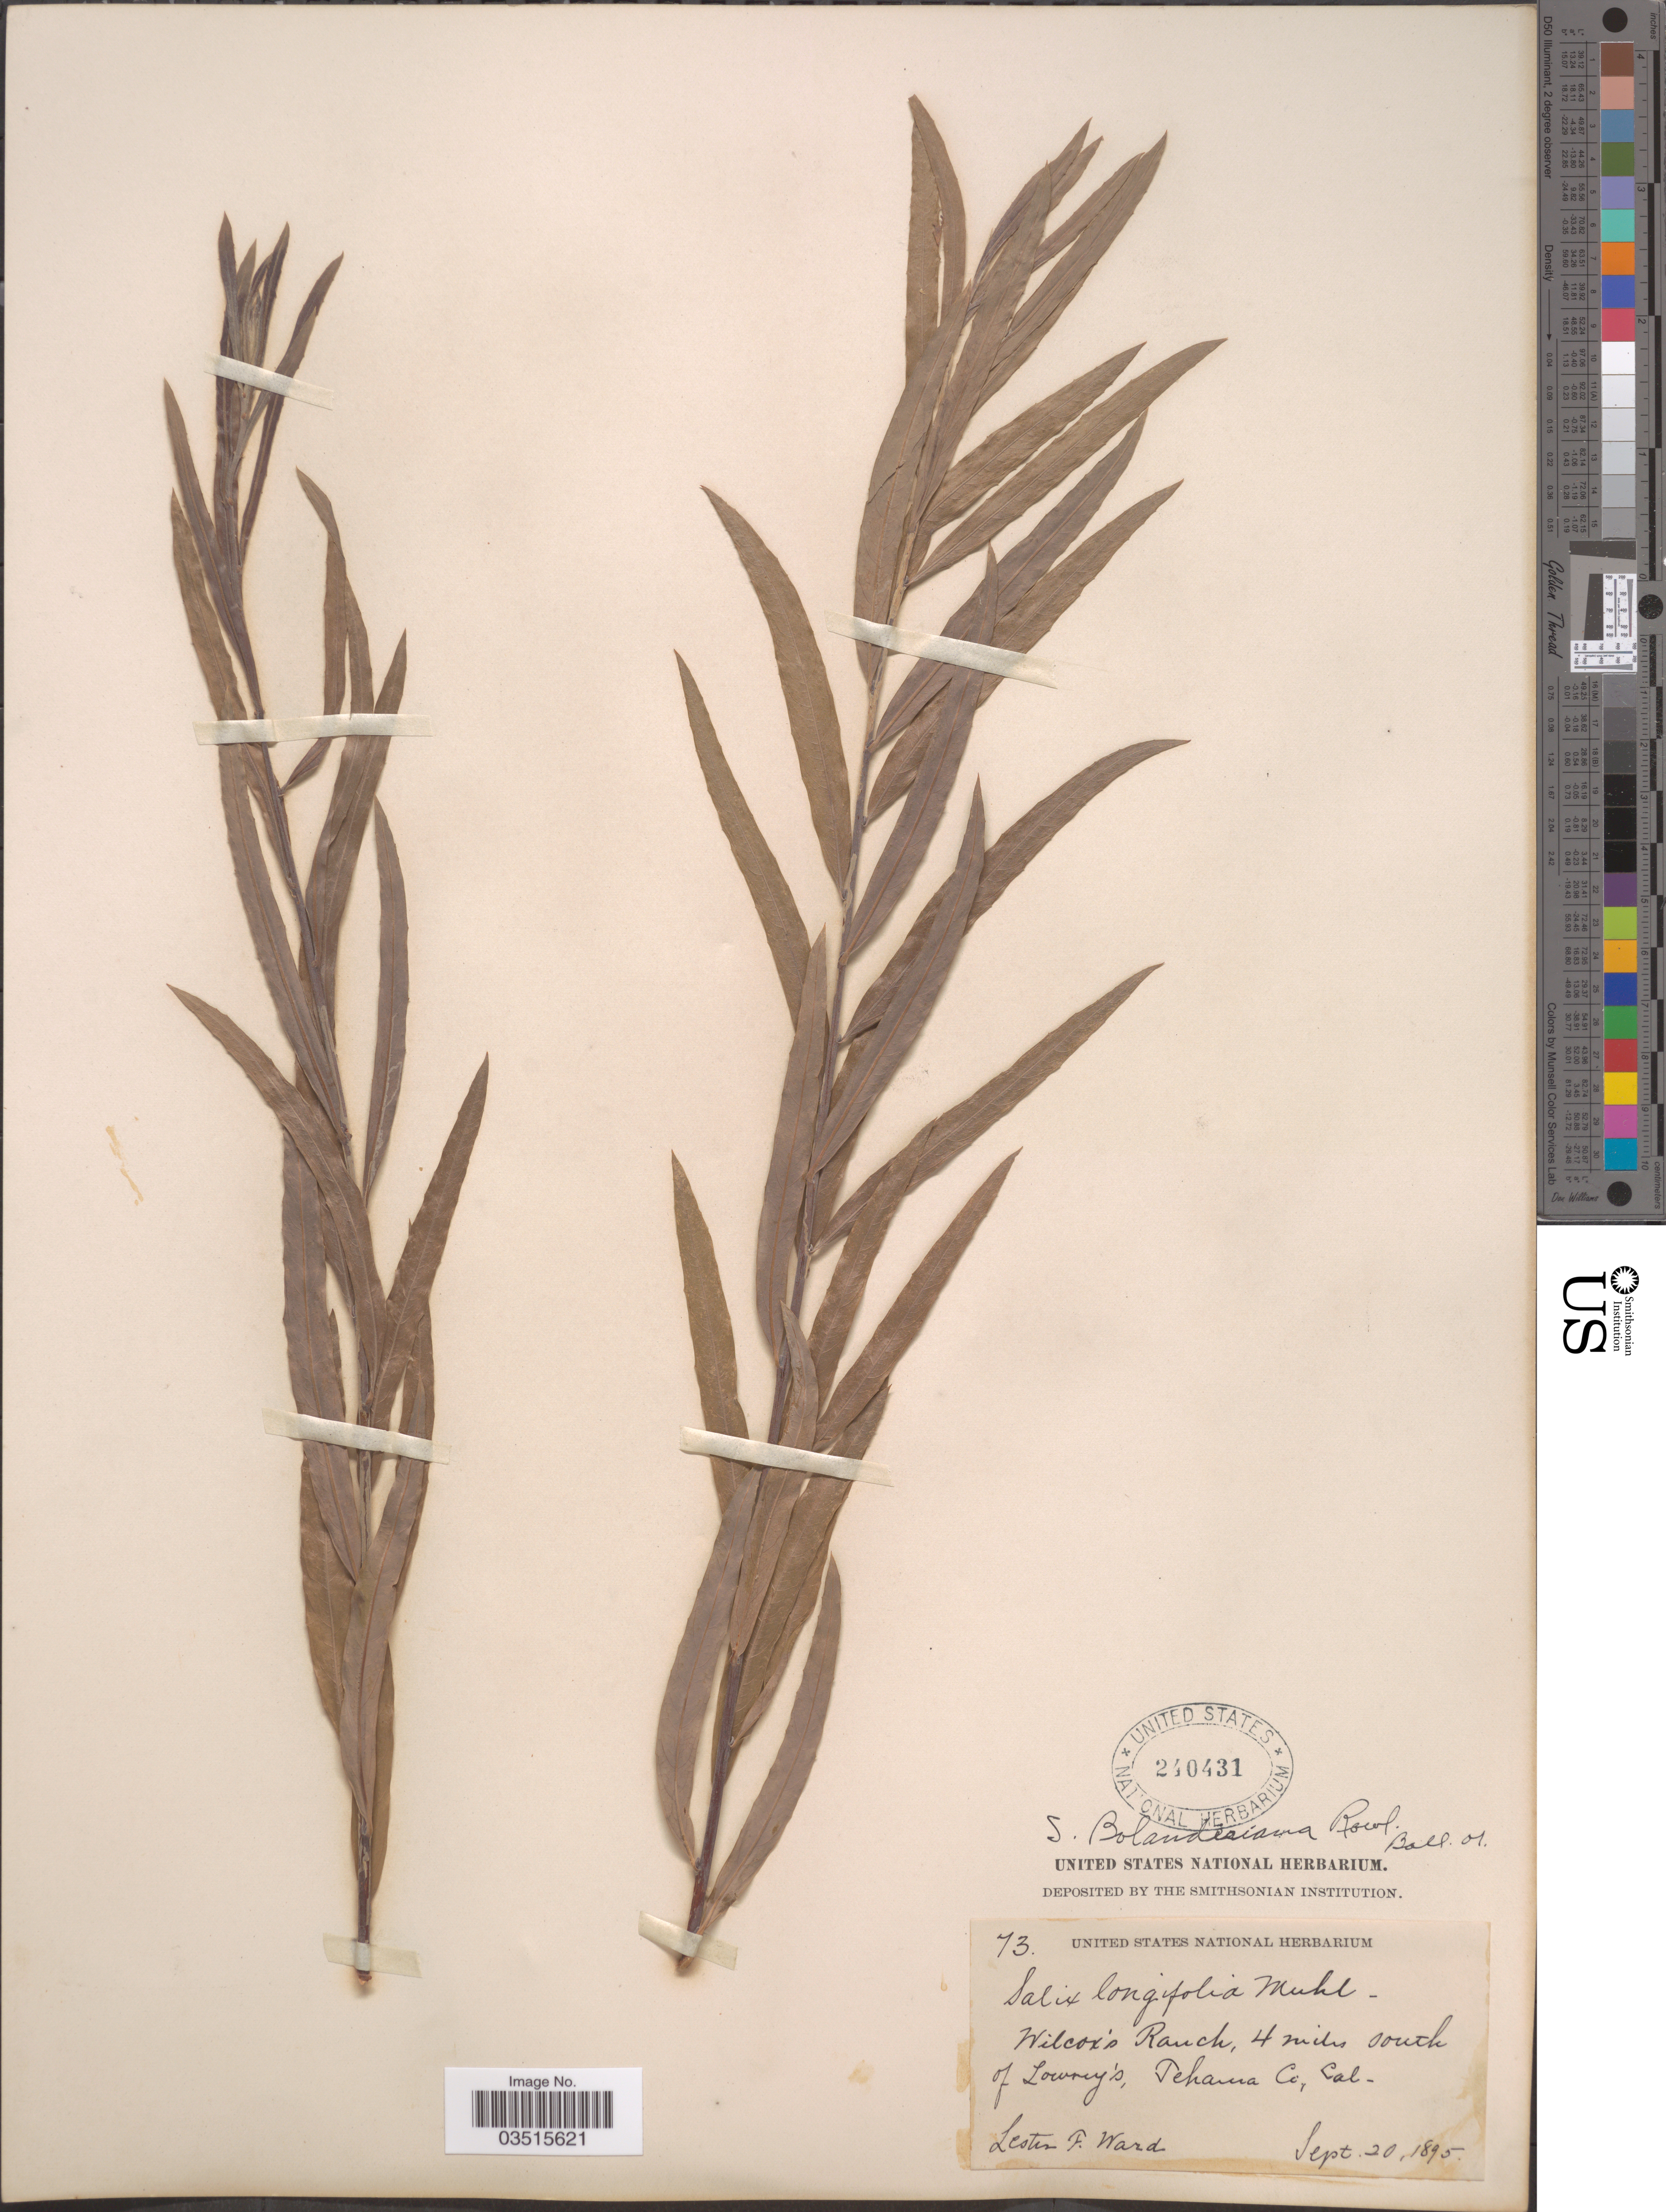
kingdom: Plantae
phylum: Tracheophyta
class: Magnoliopsida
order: Malpighiales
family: Salicaceae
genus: Salix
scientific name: Salix melanopsis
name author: Nutt.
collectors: L. F. Ward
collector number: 73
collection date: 1895-09-20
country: United States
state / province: California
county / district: Tehama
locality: Wilcox's Ranch, 4 miles south of Lowrey's, Tehama Co.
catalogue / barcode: US 240431